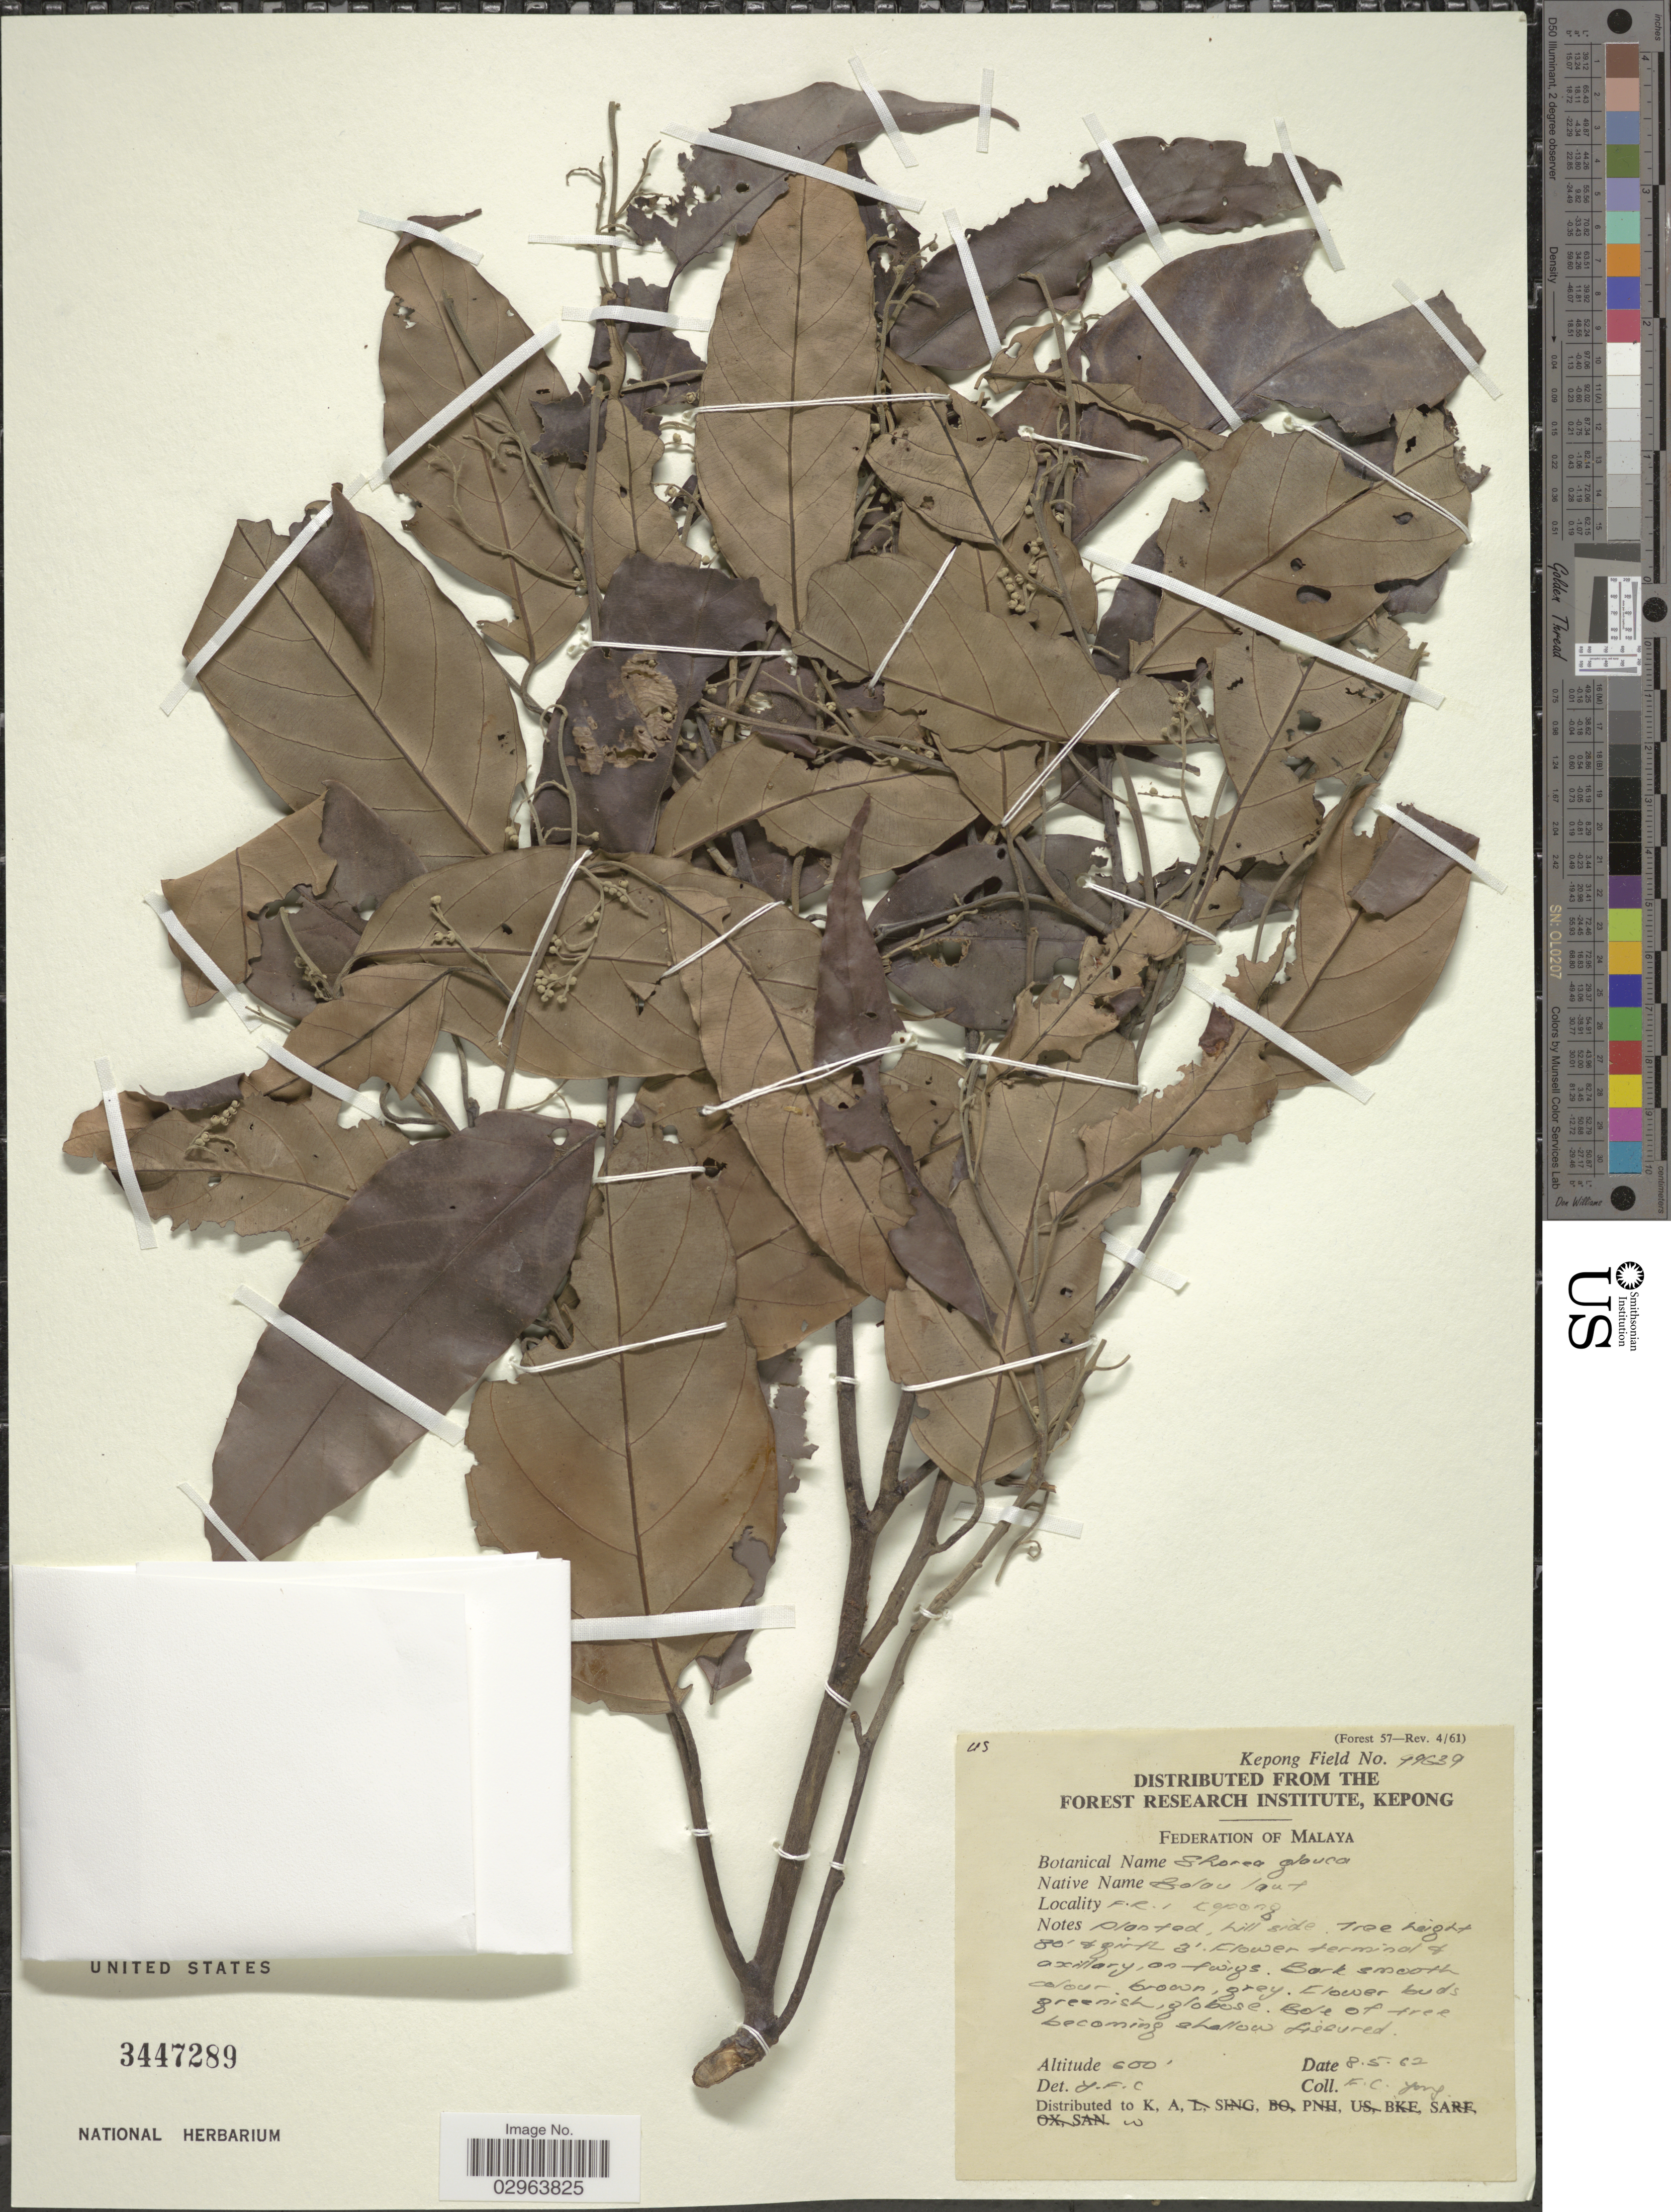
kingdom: Plantae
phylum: Tracheophyta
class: Magnoliopsida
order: Malvales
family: Dipterocarpaceae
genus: Shorea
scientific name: Shorea glauca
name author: King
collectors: F. Yong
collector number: Kepong Field 99639?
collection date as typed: Transcribed d/m/y: 8/5/62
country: Malaysia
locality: Federation of Malaya. F.R.I. Kepong.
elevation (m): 183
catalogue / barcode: US 3447289